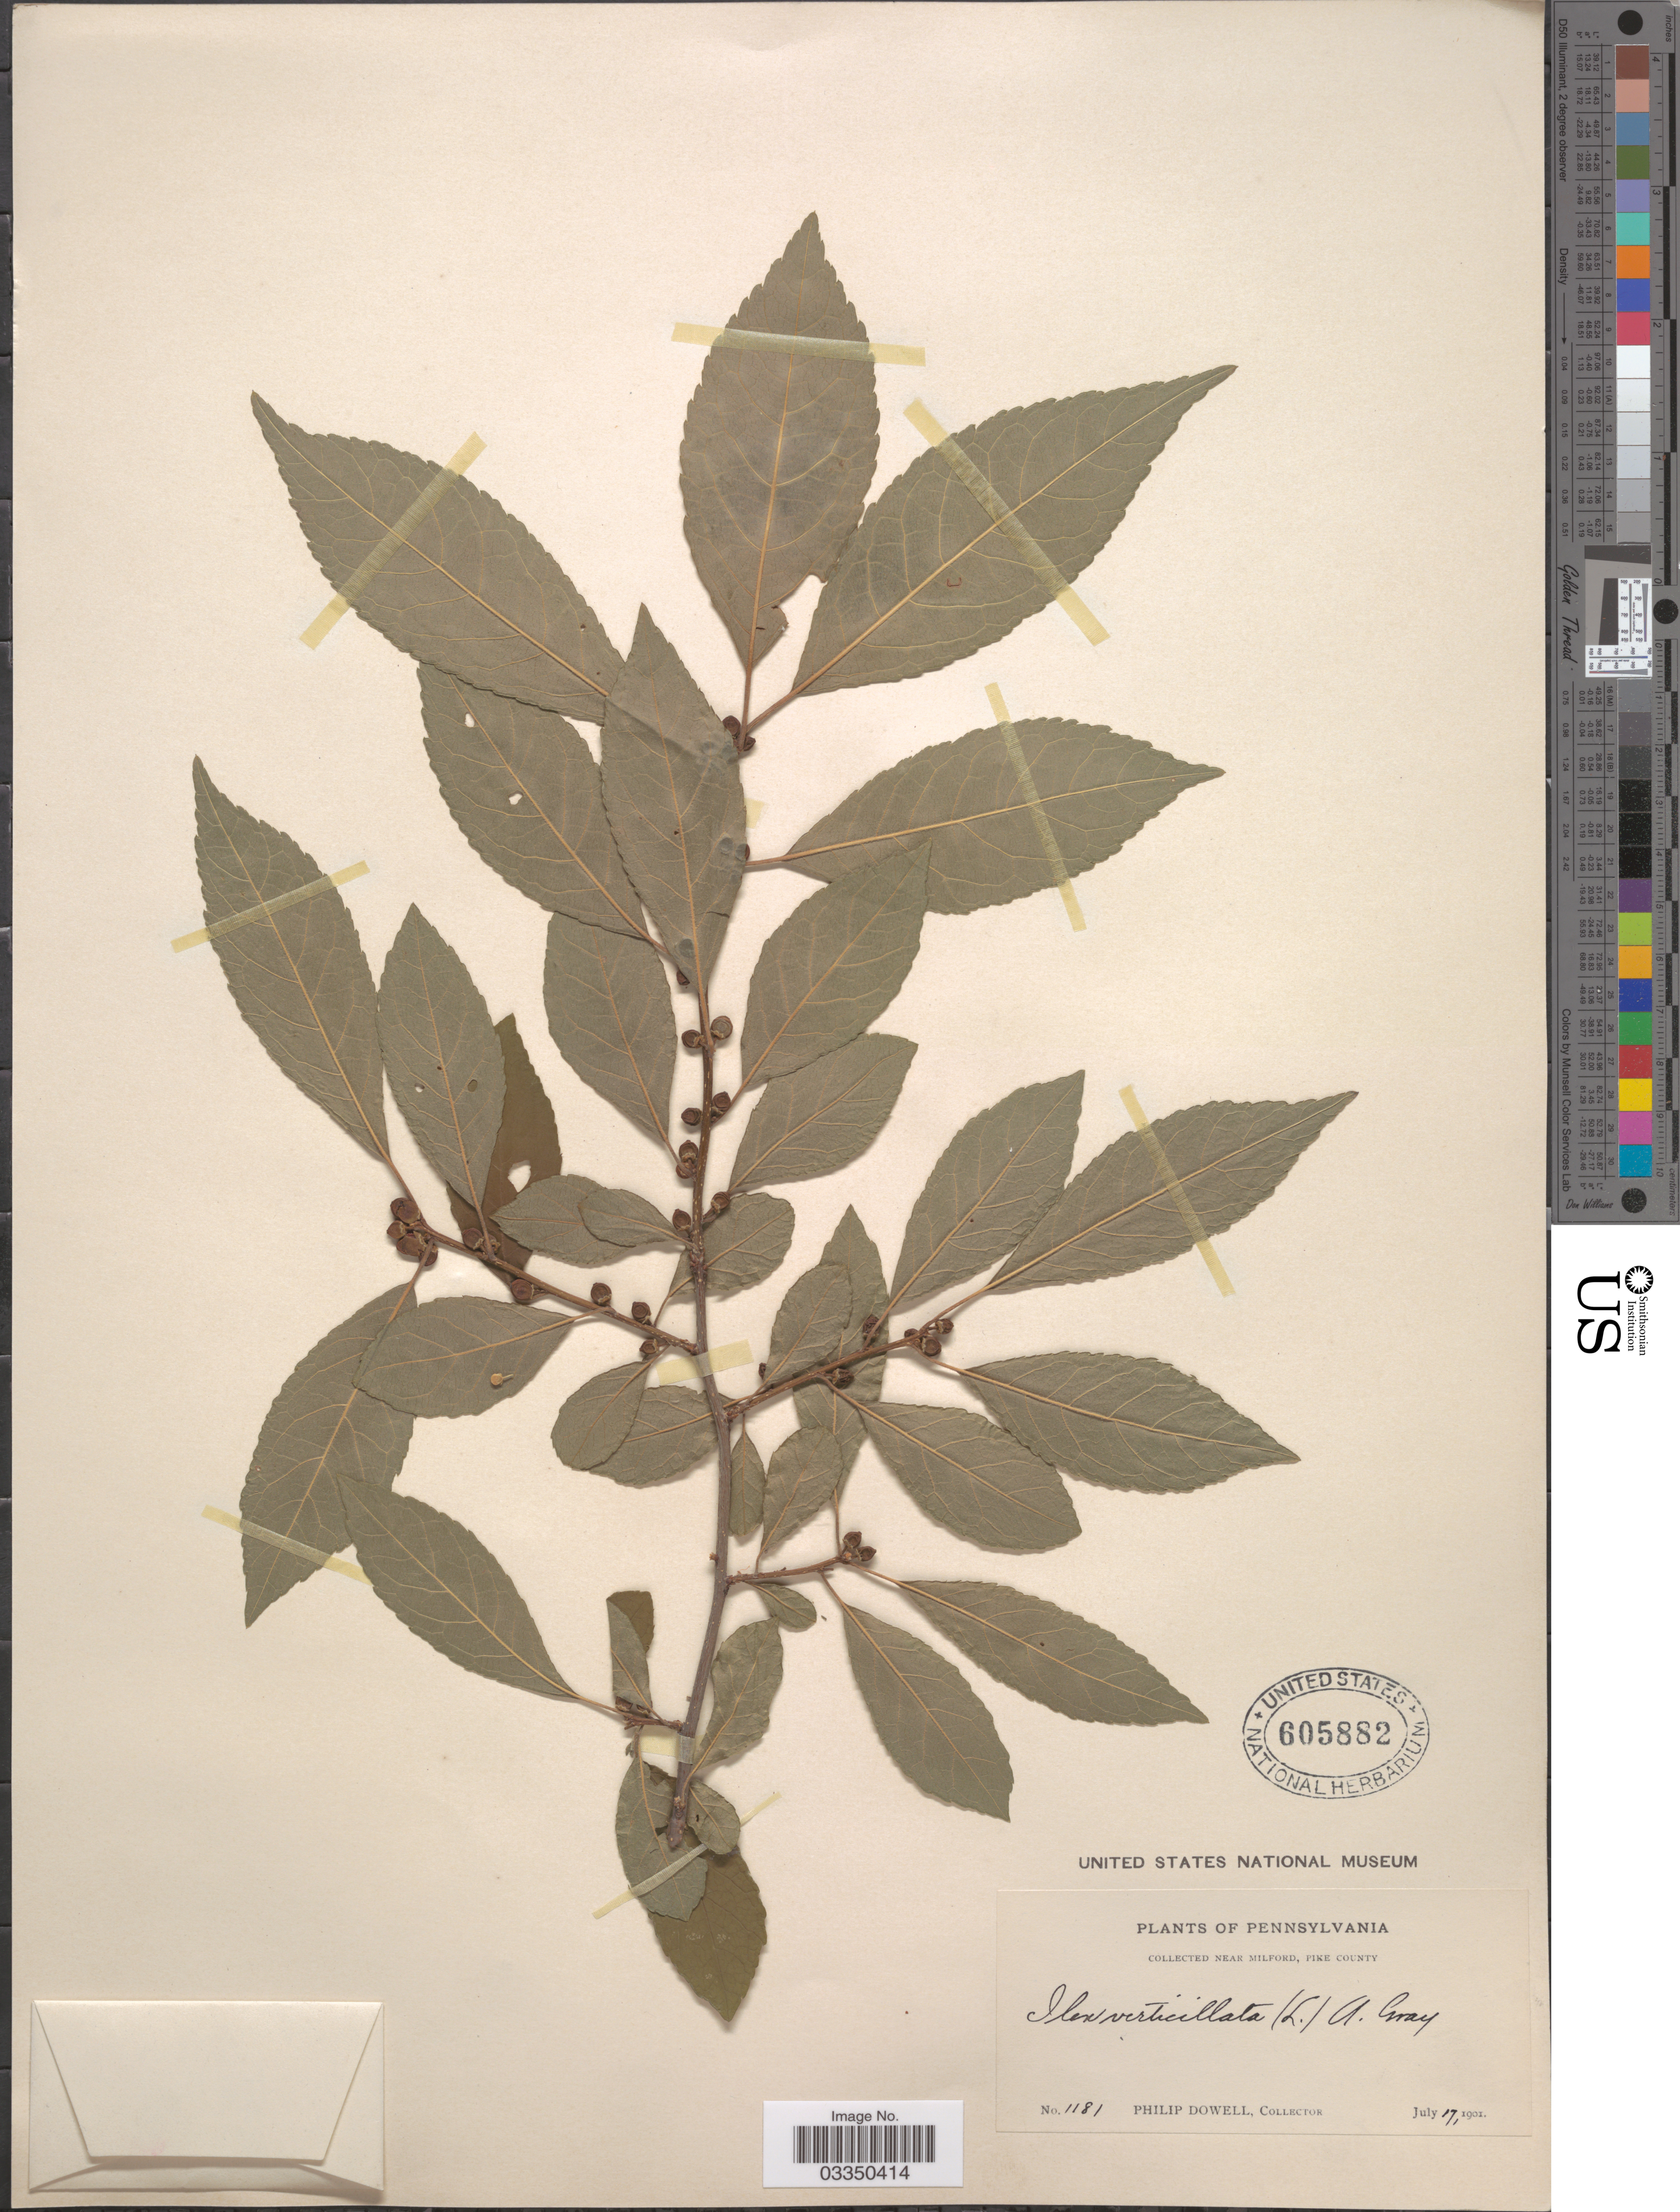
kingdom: Plantae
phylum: Tracheophyta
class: Magnoliopsida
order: Aquifoliales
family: Aquifoliaceae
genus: Ilex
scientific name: Ilex verticillata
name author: (L.) A. Gray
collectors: P. Dowell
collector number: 1181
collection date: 1901-07-17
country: United States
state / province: Pennsylvania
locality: Near Milford, Pike County.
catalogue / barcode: US 605882